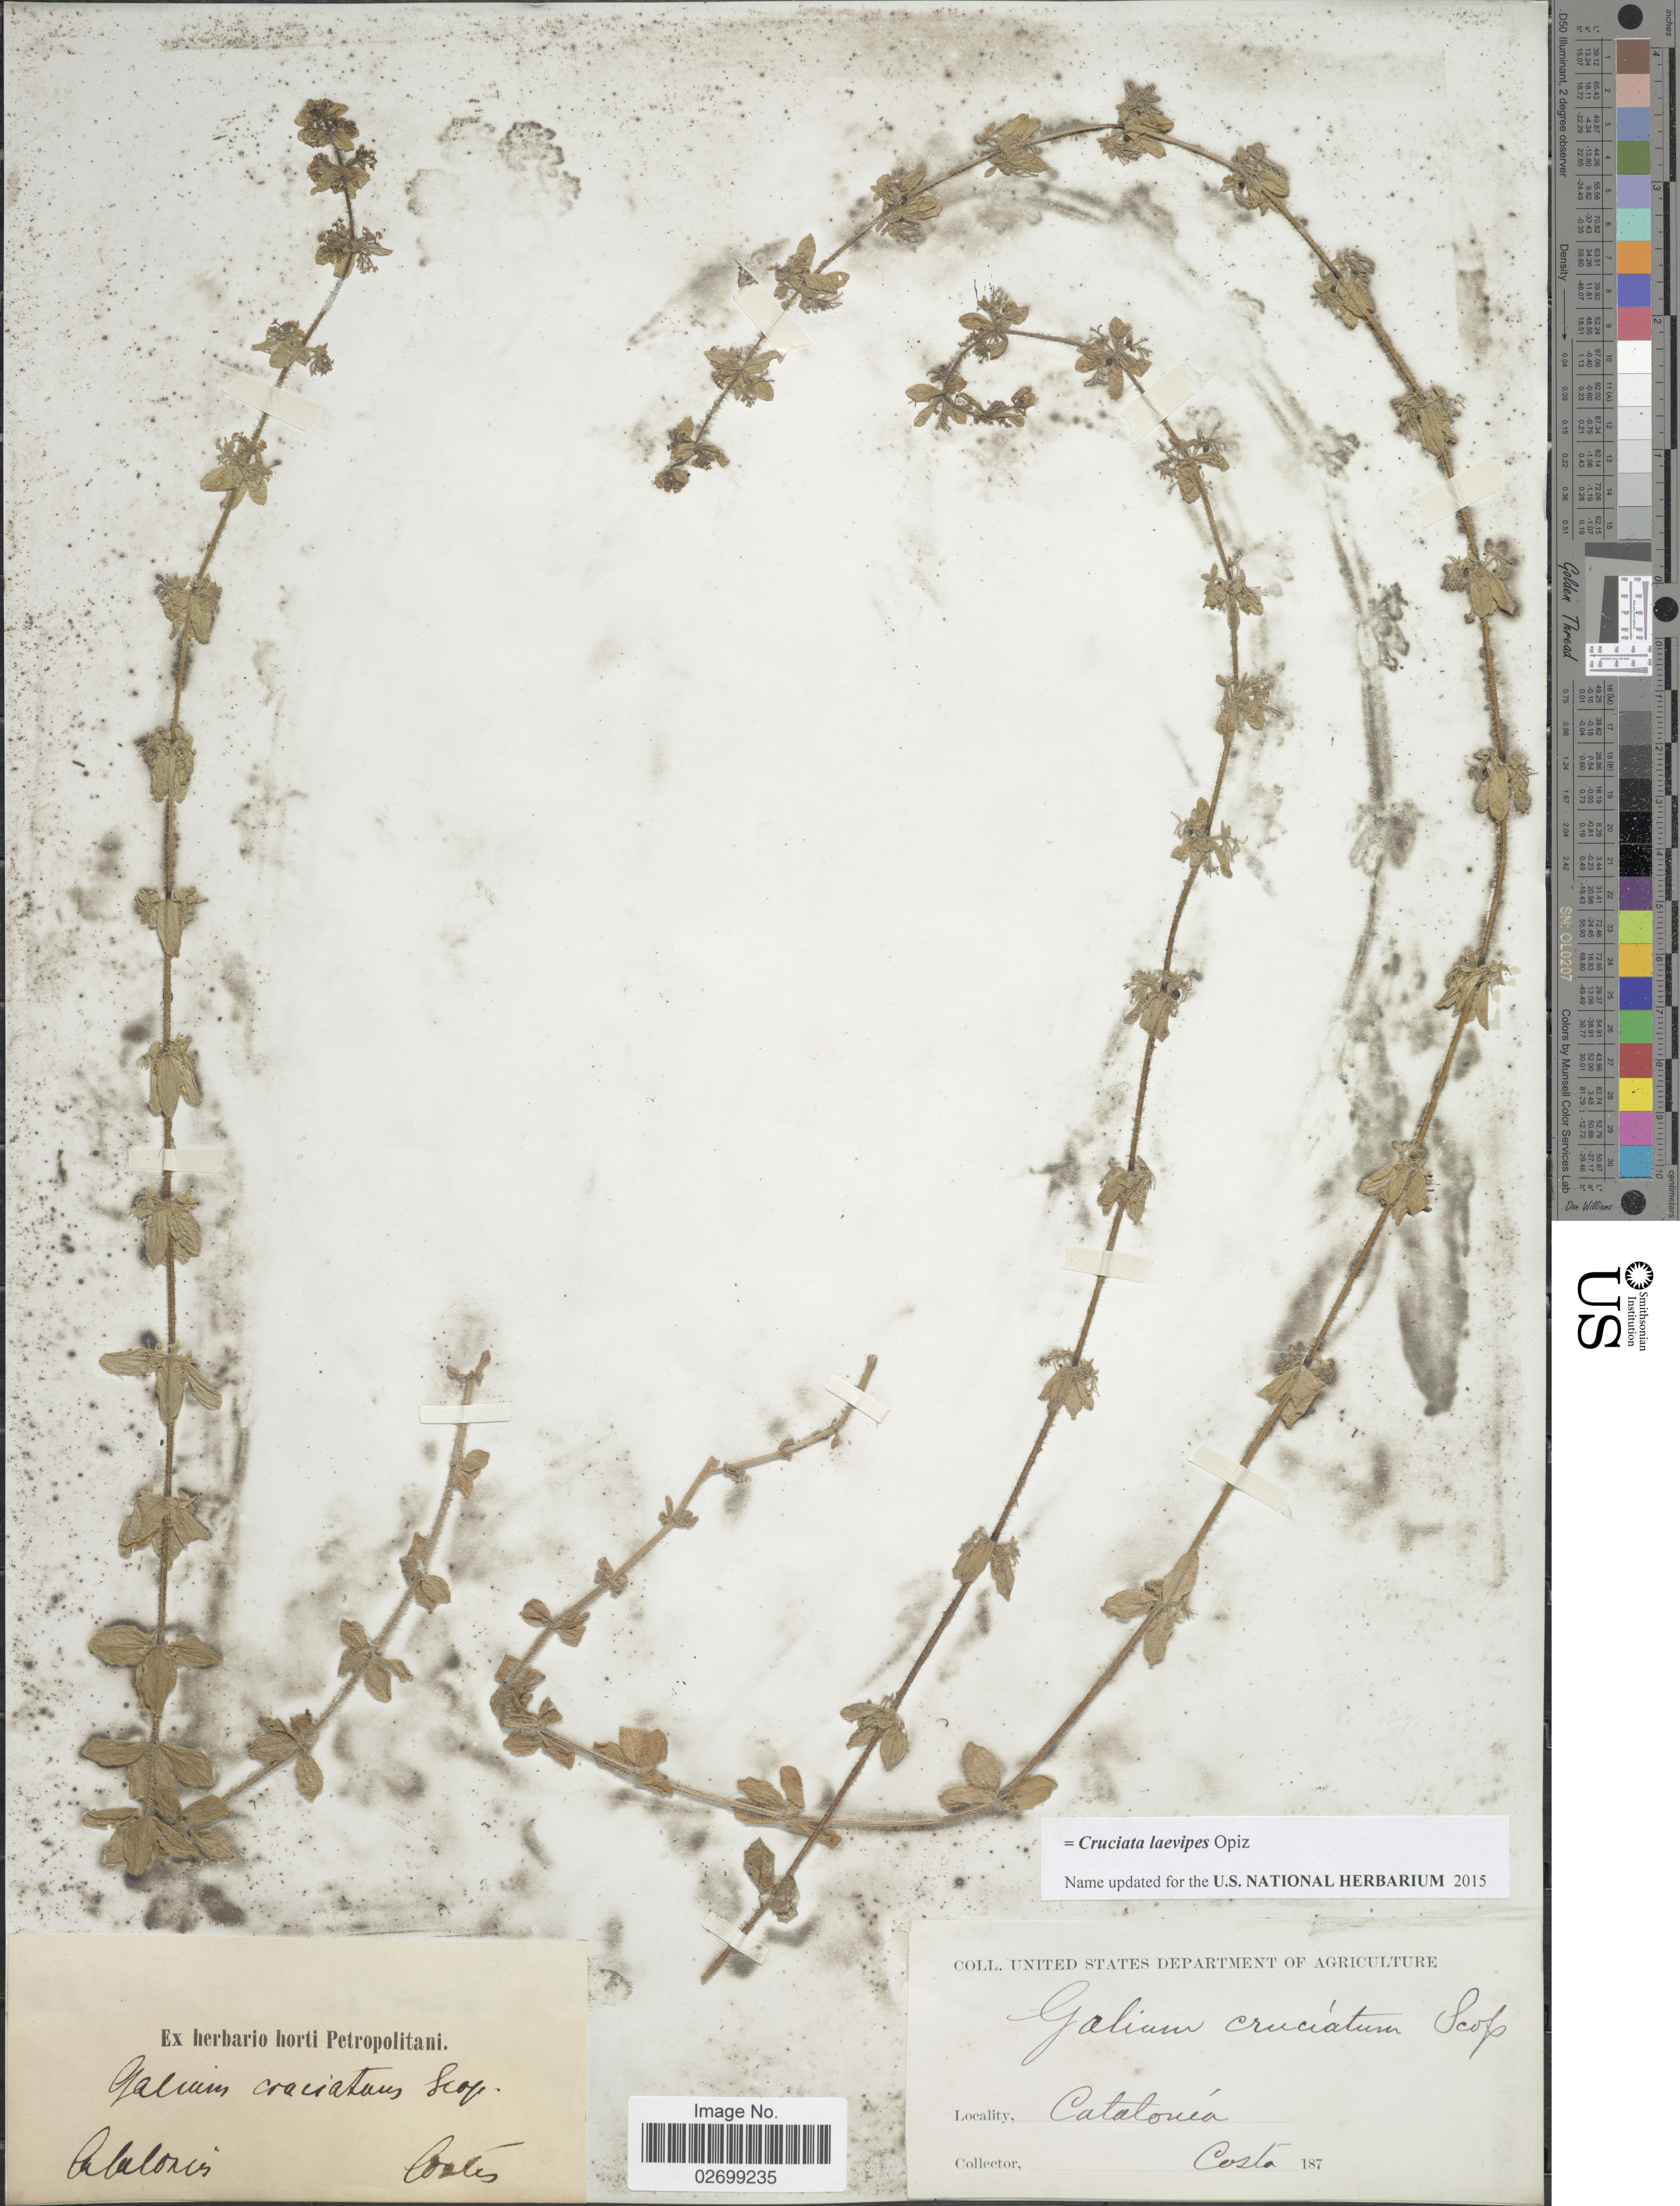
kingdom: Plantae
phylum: Tracheophyta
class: Magnoliopsida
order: Gentianales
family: Rubiaceae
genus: Cruciata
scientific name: Cruciata laevipes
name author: Opiz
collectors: -. Costes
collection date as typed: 187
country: Spain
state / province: Catalunya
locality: Catalonia